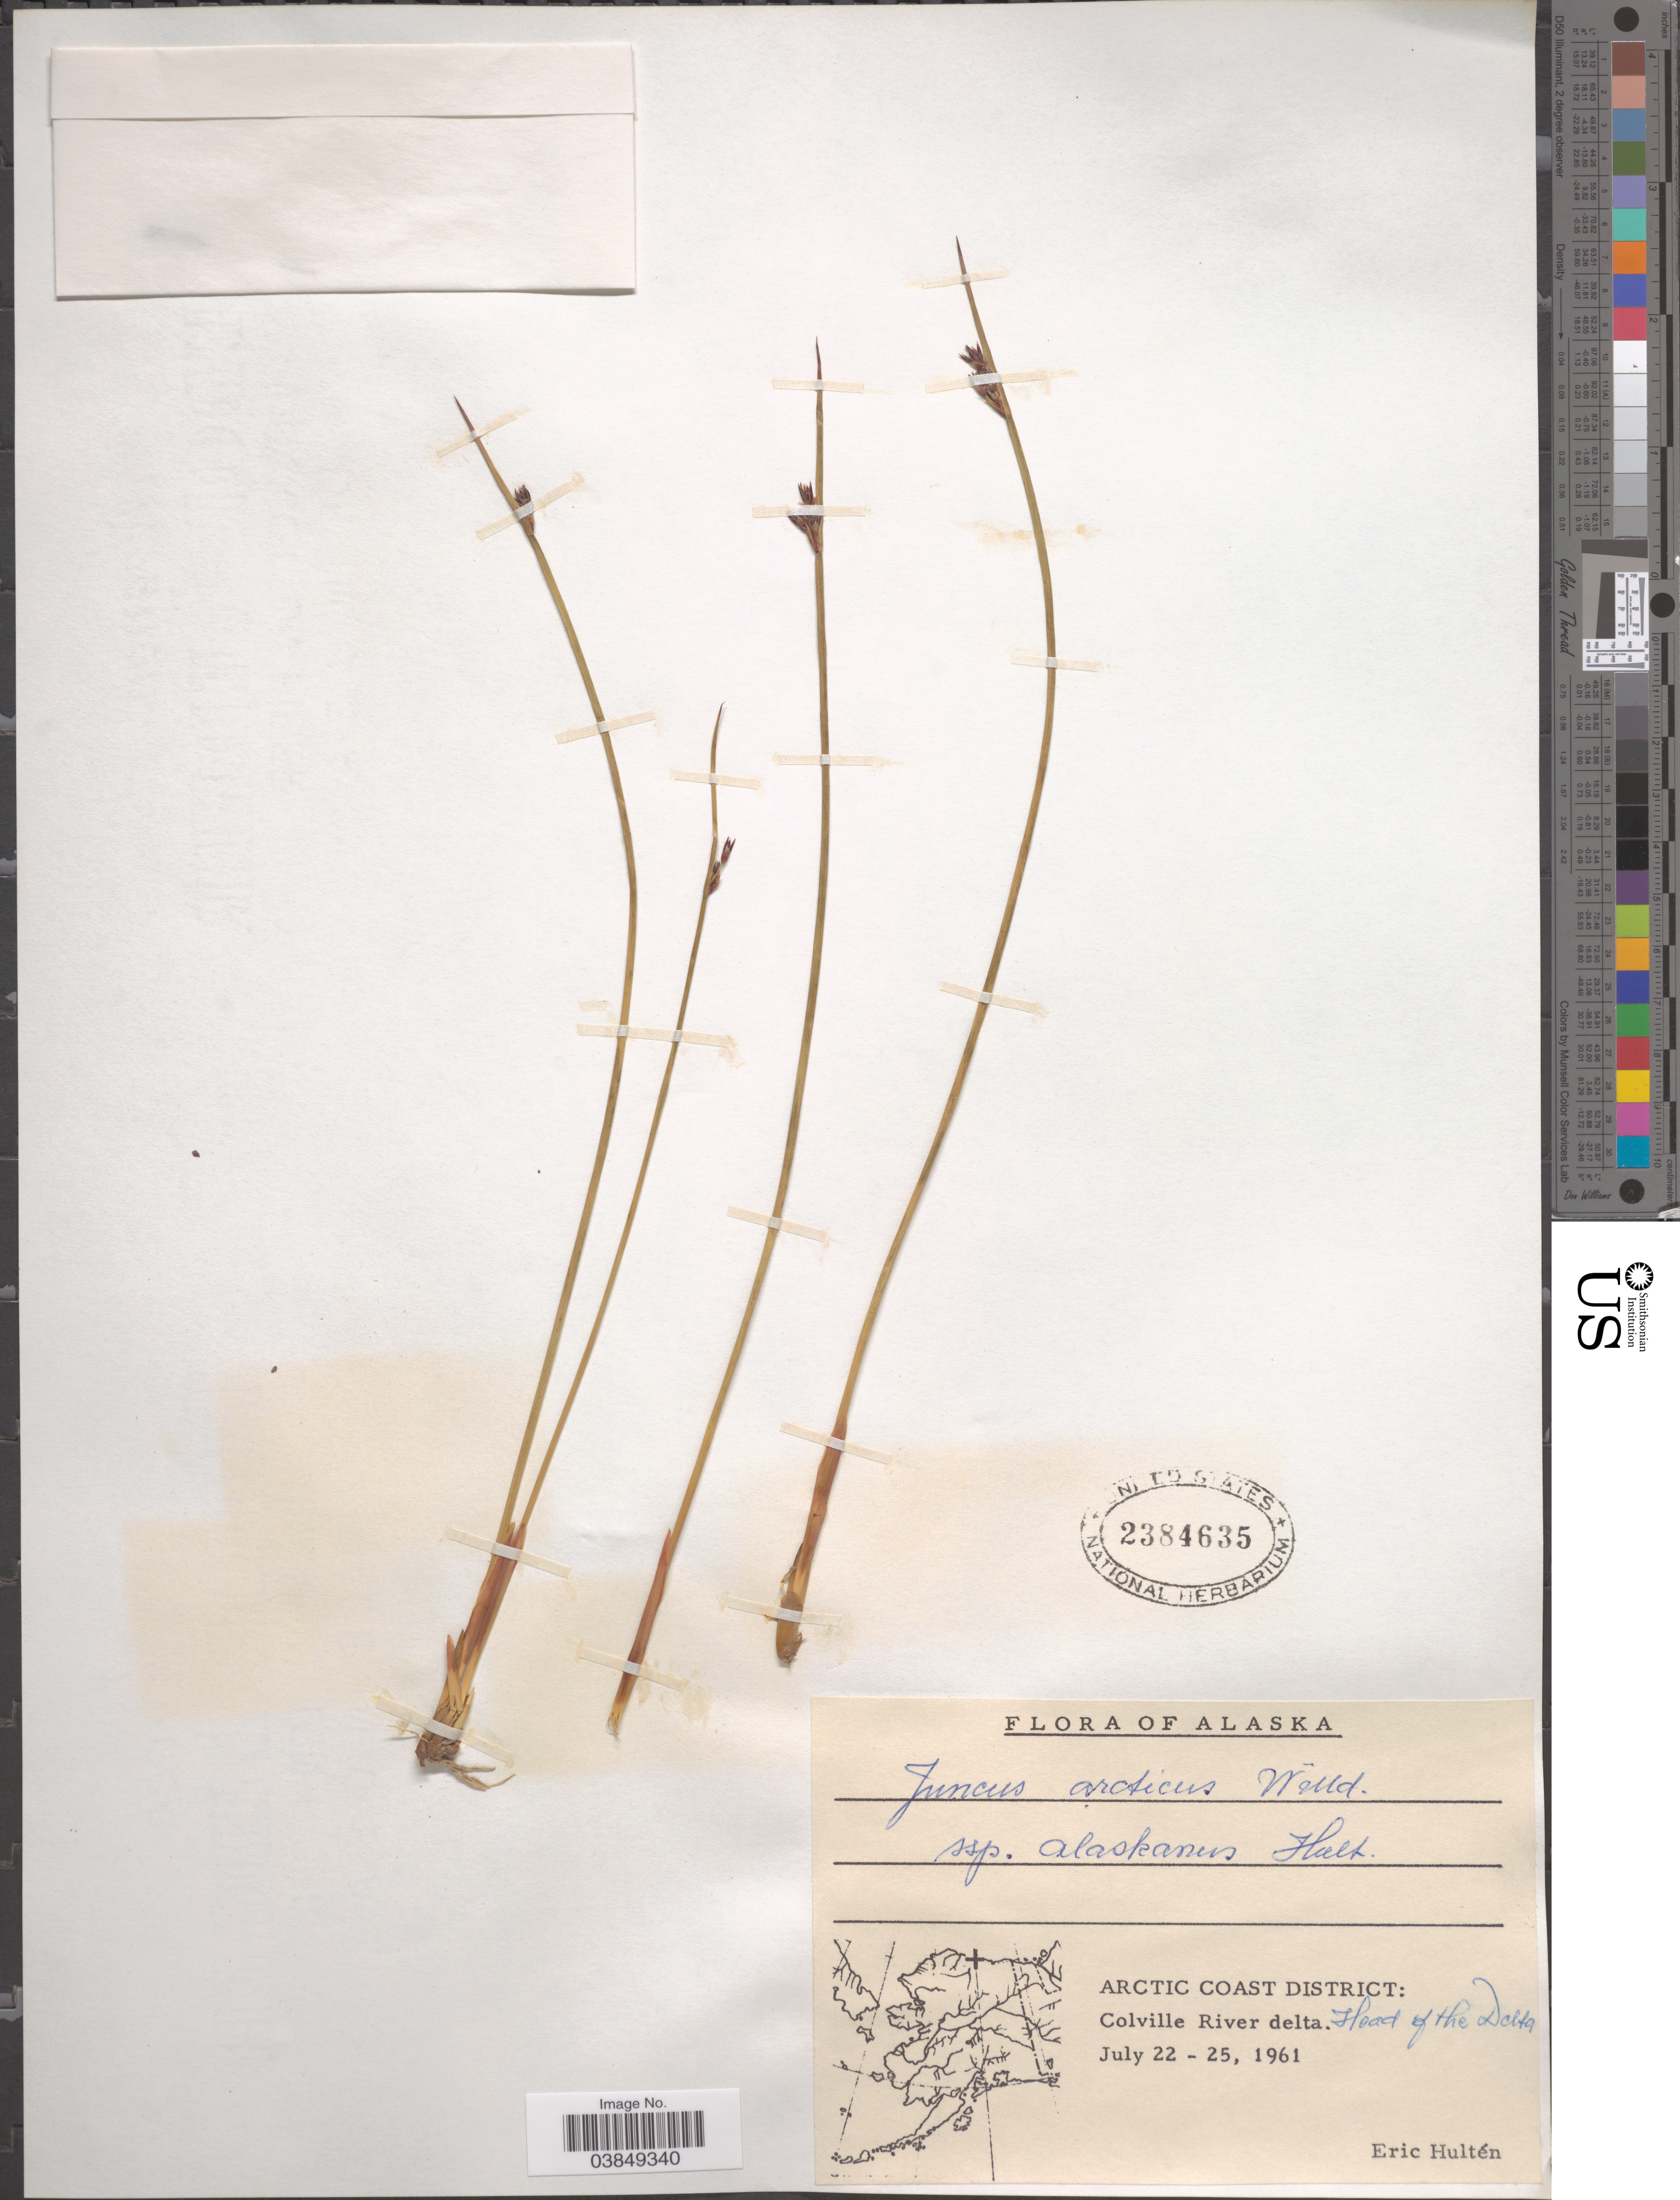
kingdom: Plantae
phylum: Tracheophyta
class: Liliopsida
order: Poales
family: Juncaceae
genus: Juncus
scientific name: Juncus arcticus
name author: Willd.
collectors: E. G. Hultén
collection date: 1961-07-22/1961-07-25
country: United States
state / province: Alaska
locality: Arctic Coast District: Colville River delta. Head of the Delta.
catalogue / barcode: US 2384635